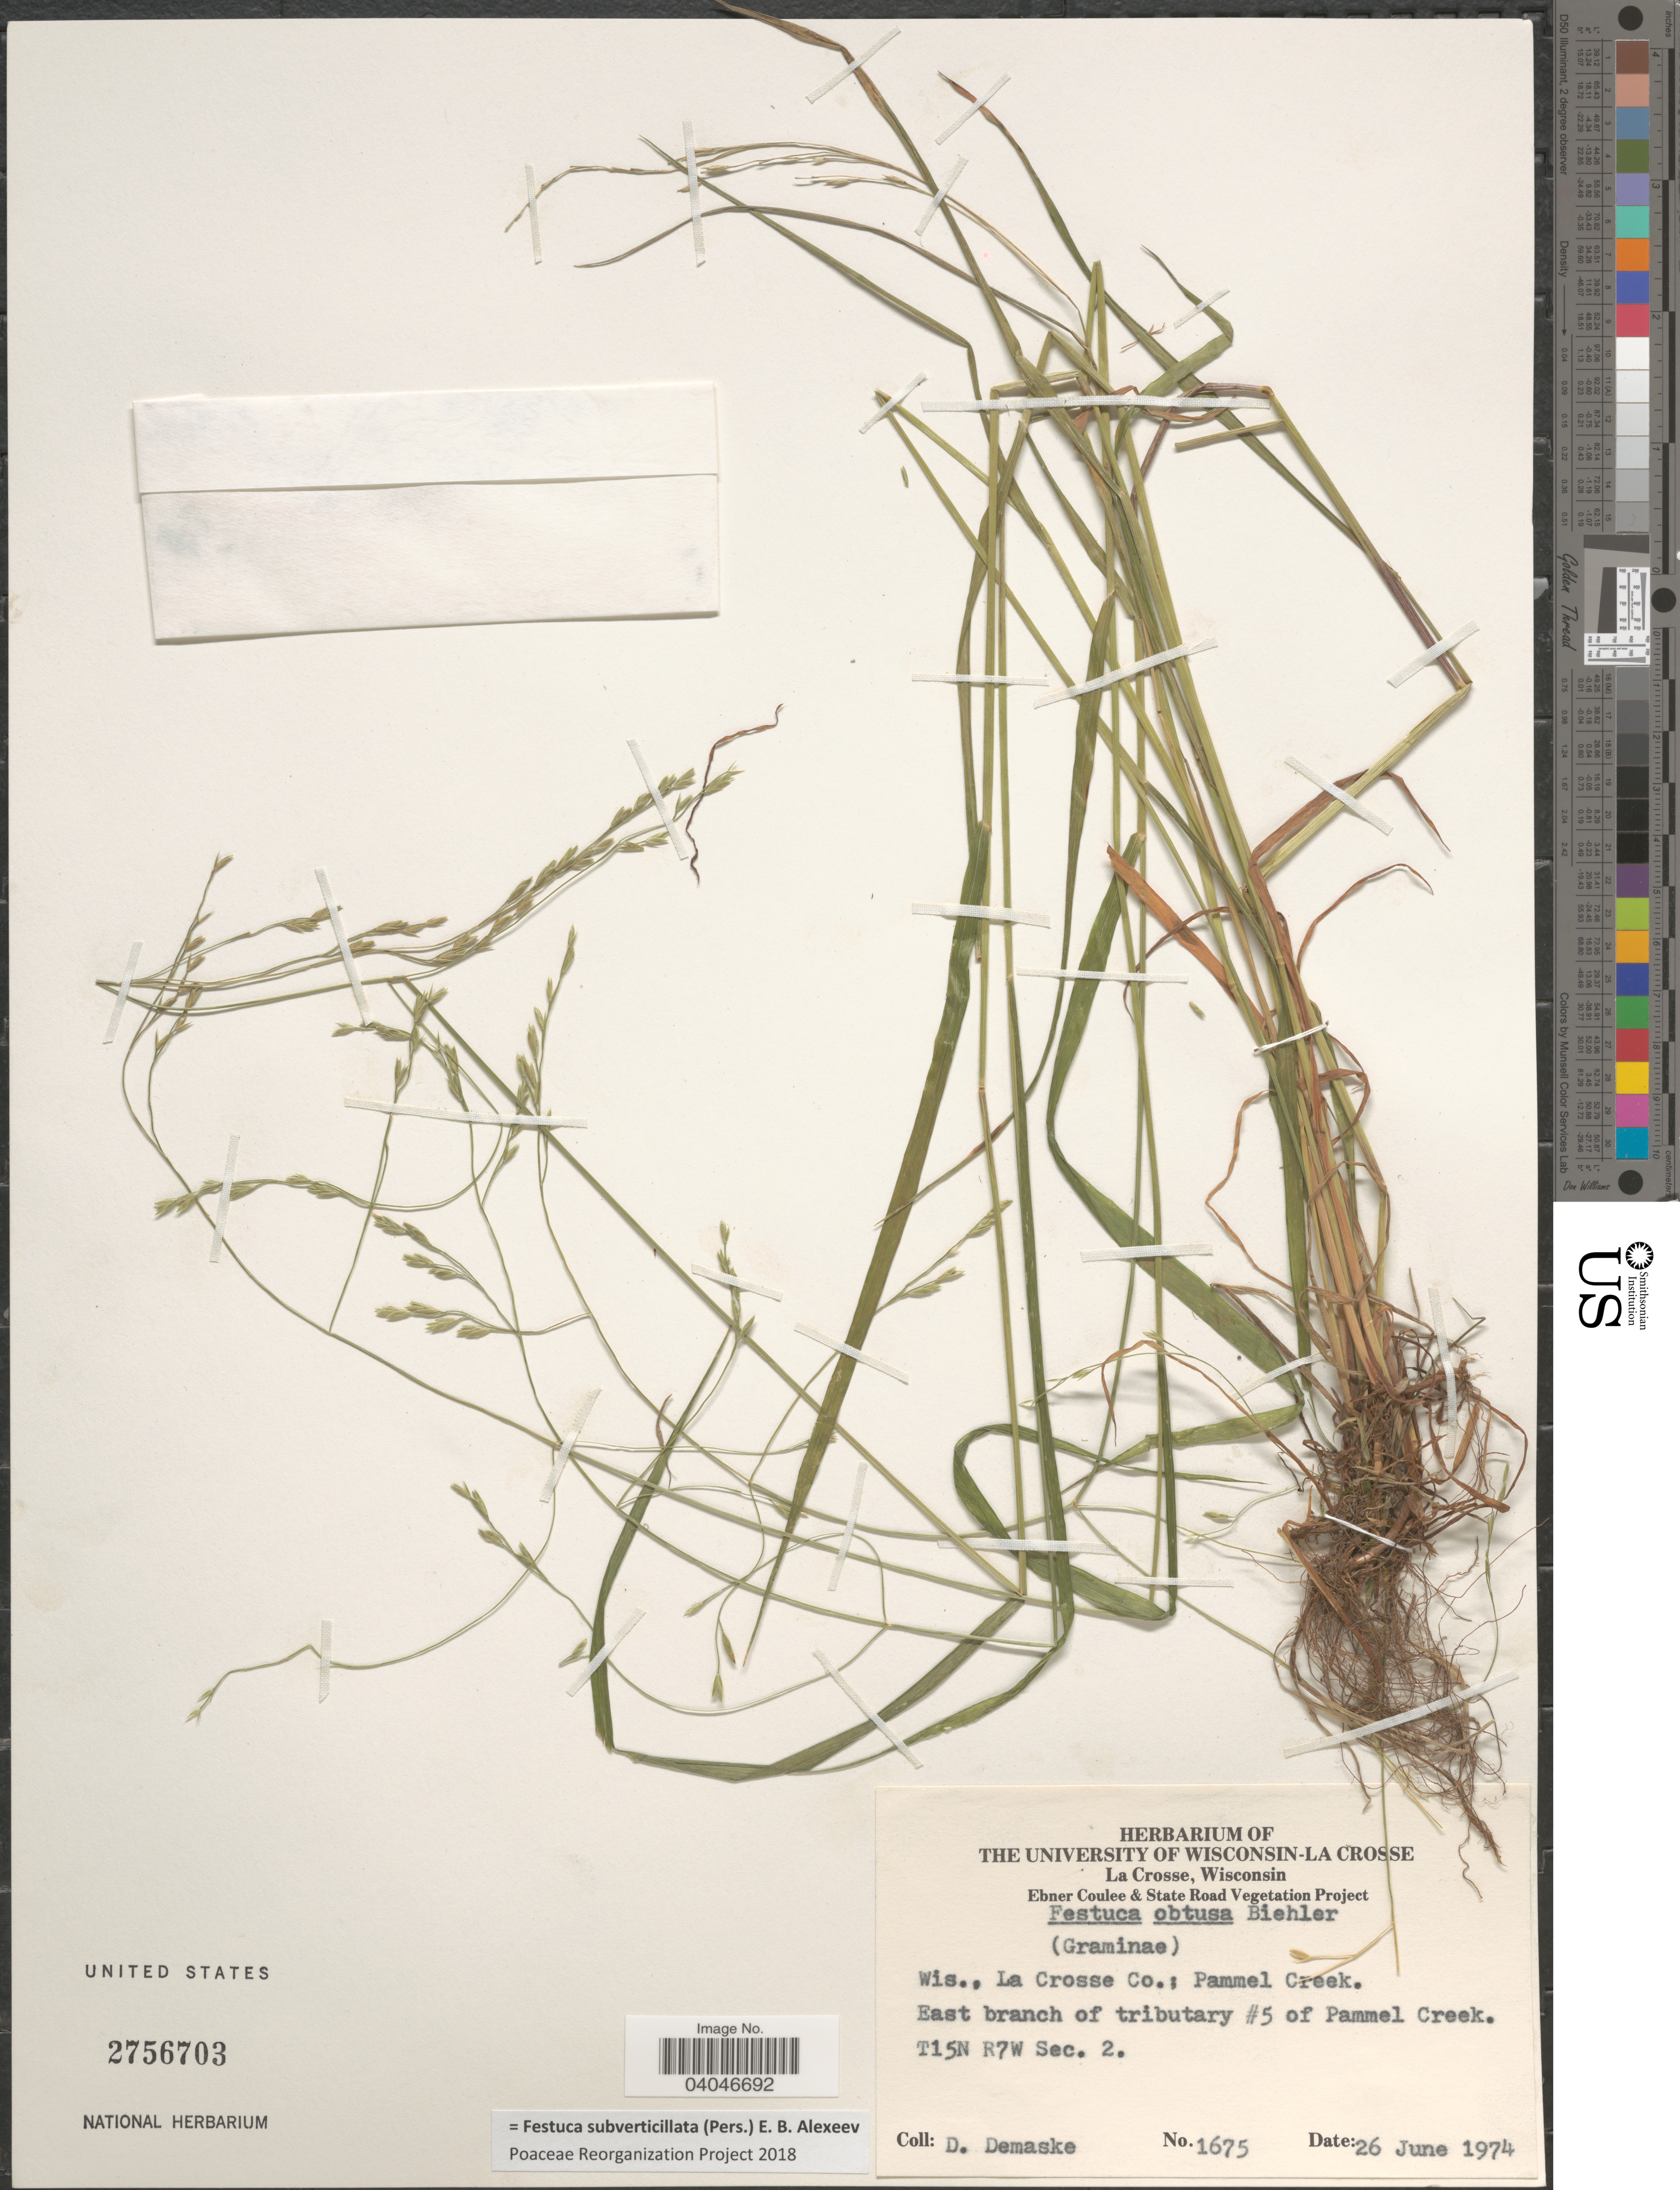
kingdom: Plantae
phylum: Tracheophyta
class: Liliopsida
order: Poales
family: Poaceae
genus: Festuca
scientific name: Festuca subverticillata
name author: (Pers.) E.B. Alexeev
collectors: D. Demaske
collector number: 1675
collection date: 1974-06-26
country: United States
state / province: Wisconsin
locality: La Crosse Co.; Pammel Creek. East branch of tributary #5 of Pammel Creek. T15N R7W Sec. 2.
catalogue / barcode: US 2756703